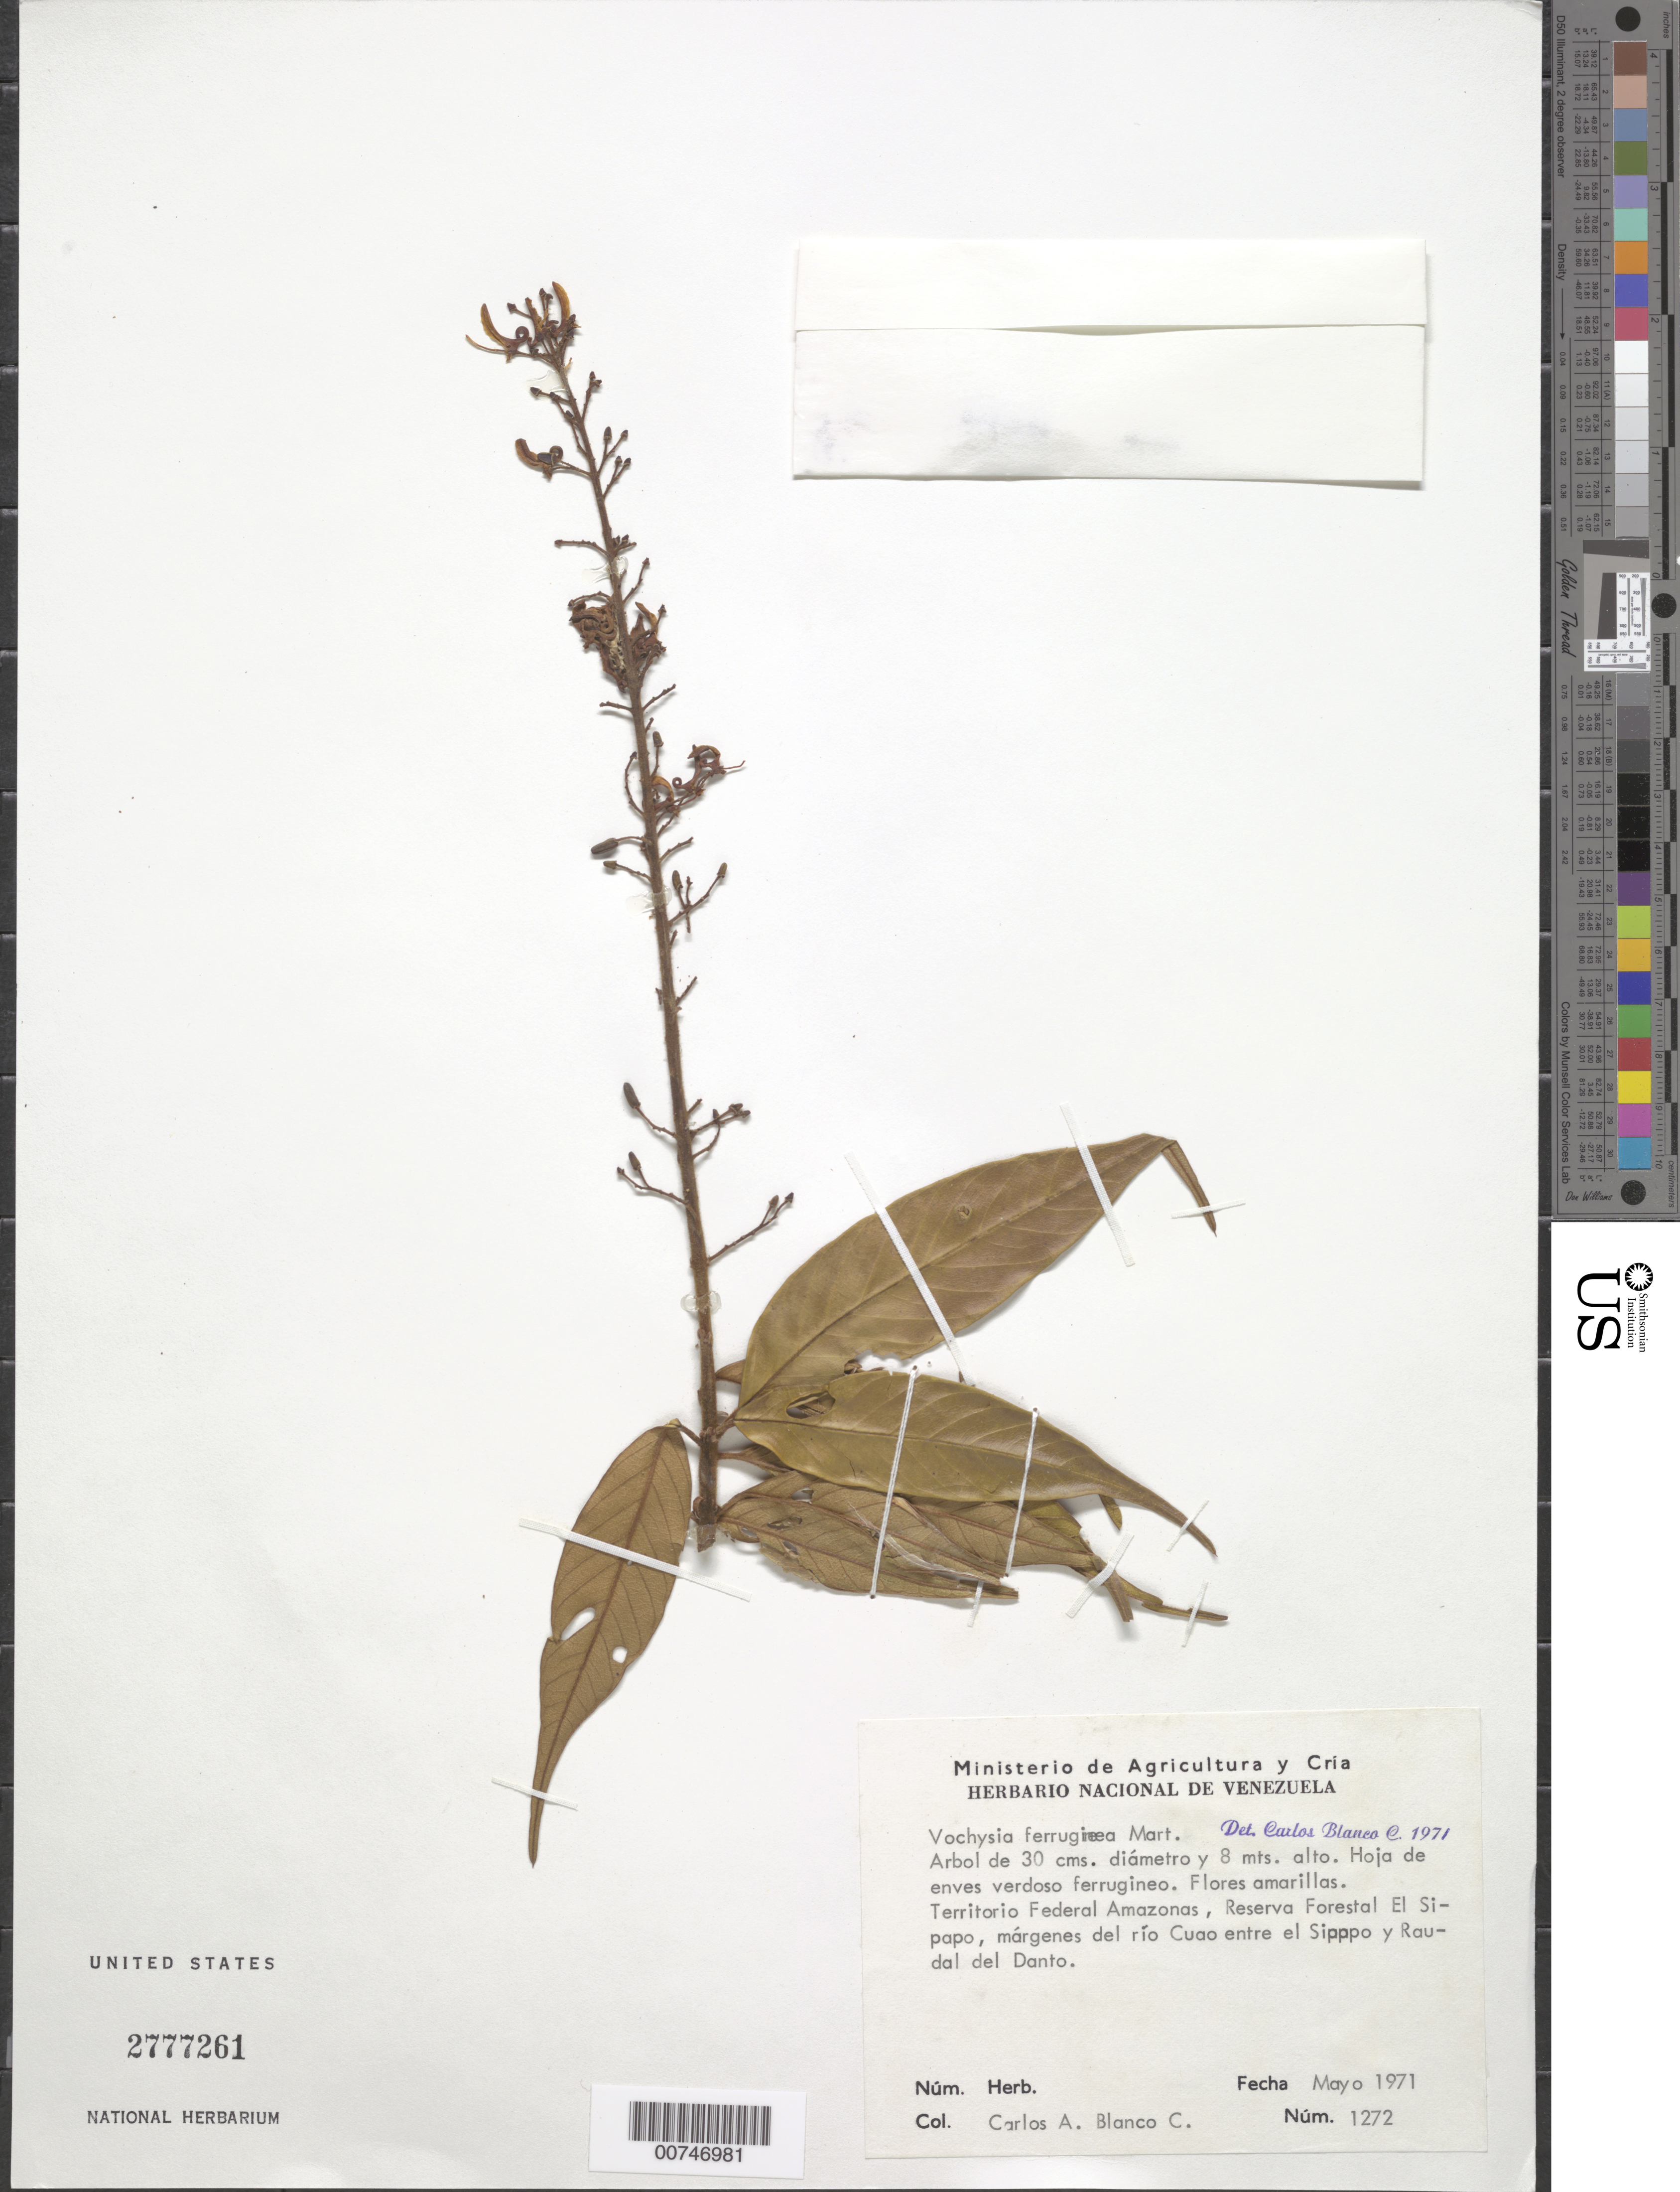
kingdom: Plantae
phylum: Tracheophyta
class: Magnoliopsida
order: Myrtales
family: Vochysiaceae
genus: Vochysia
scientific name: Vochysia ferruginea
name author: Mart.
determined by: Blanco, Carlos A.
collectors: C. A. Blanco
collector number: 1272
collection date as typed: May-71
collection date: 1971-05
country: Venezuela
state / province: Amazonas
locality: Reserva Forestal El Sipapo, Río Cuao, between Río Sipapo & Raudal del Danto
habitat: Along river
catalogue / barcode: US 2777261